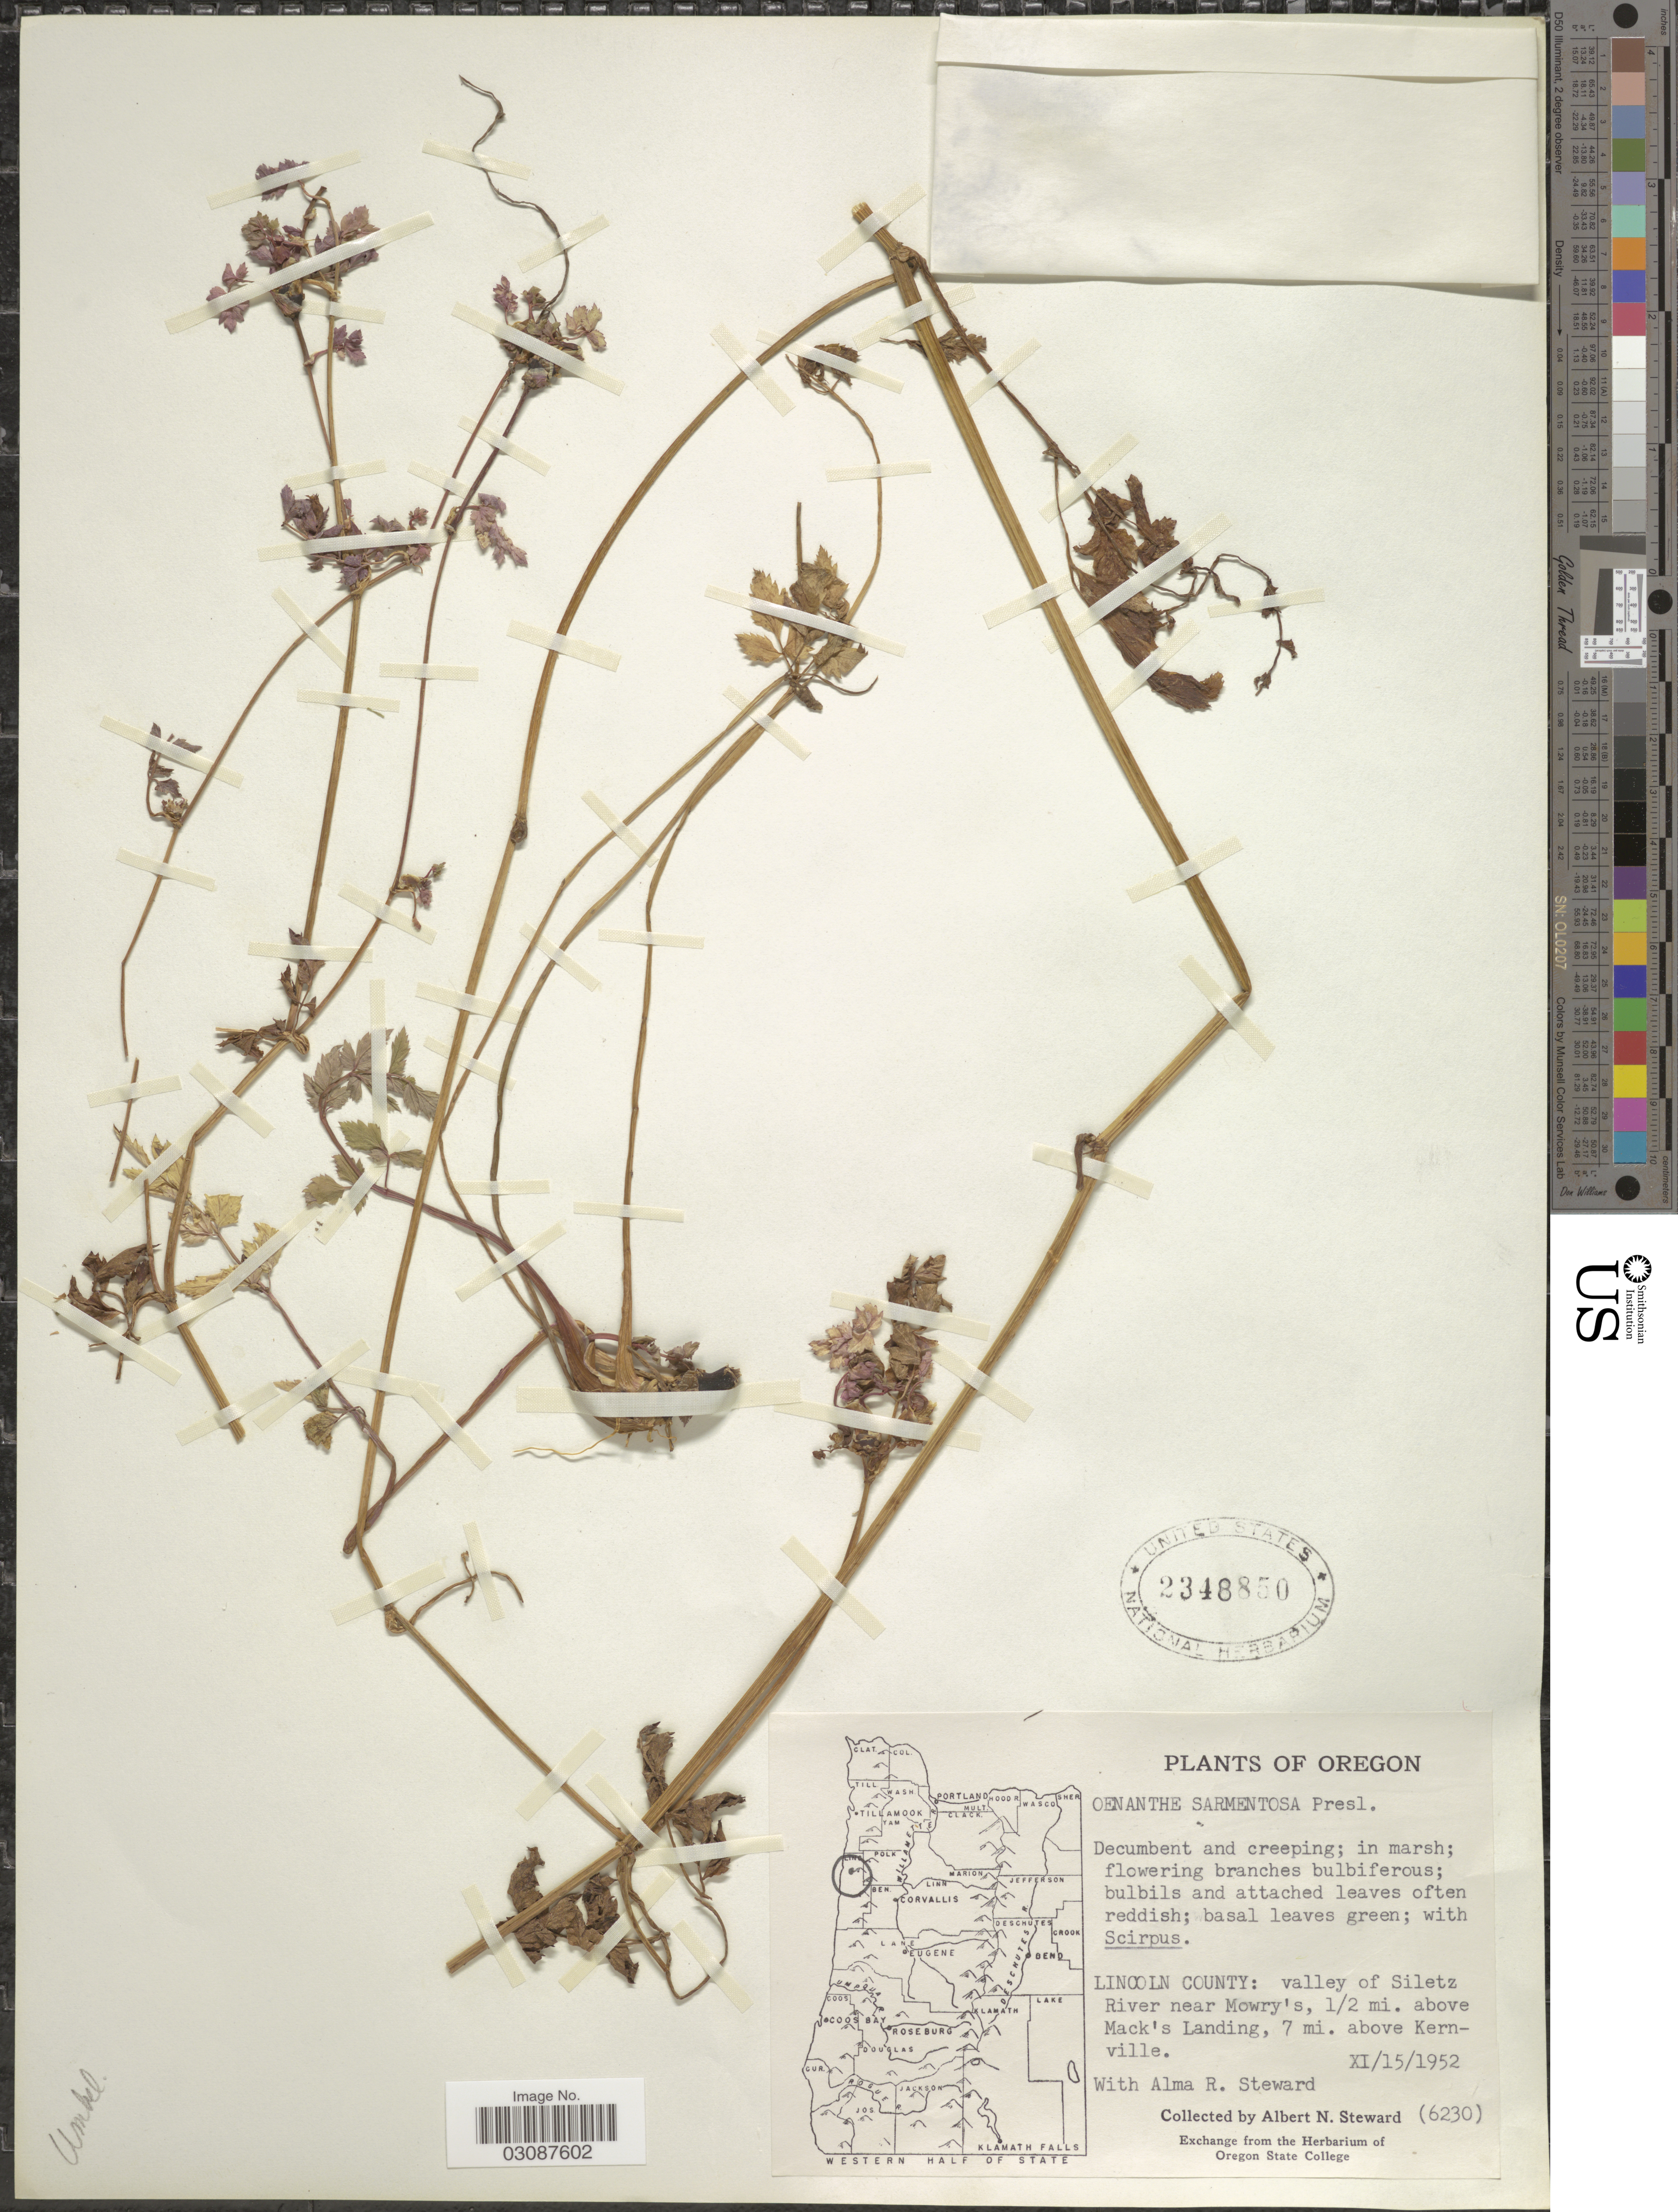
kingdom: Plantae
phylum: Tracheophyta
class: Magnoliopsida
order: Apiales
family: Apiaceae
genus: Oenanthe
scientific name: Oenanthe sarmentosa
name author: C. Presl ex DC.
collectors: A. N. Steward & A. Steward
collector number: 6230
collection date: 1952-11-15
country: United States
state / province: Oregon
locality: Lincoln County: valley of Siletz River near Mowry's, 1/2 mi. above Mack's Landing, 7 mi. above Kernville.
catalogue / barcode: US 2348850